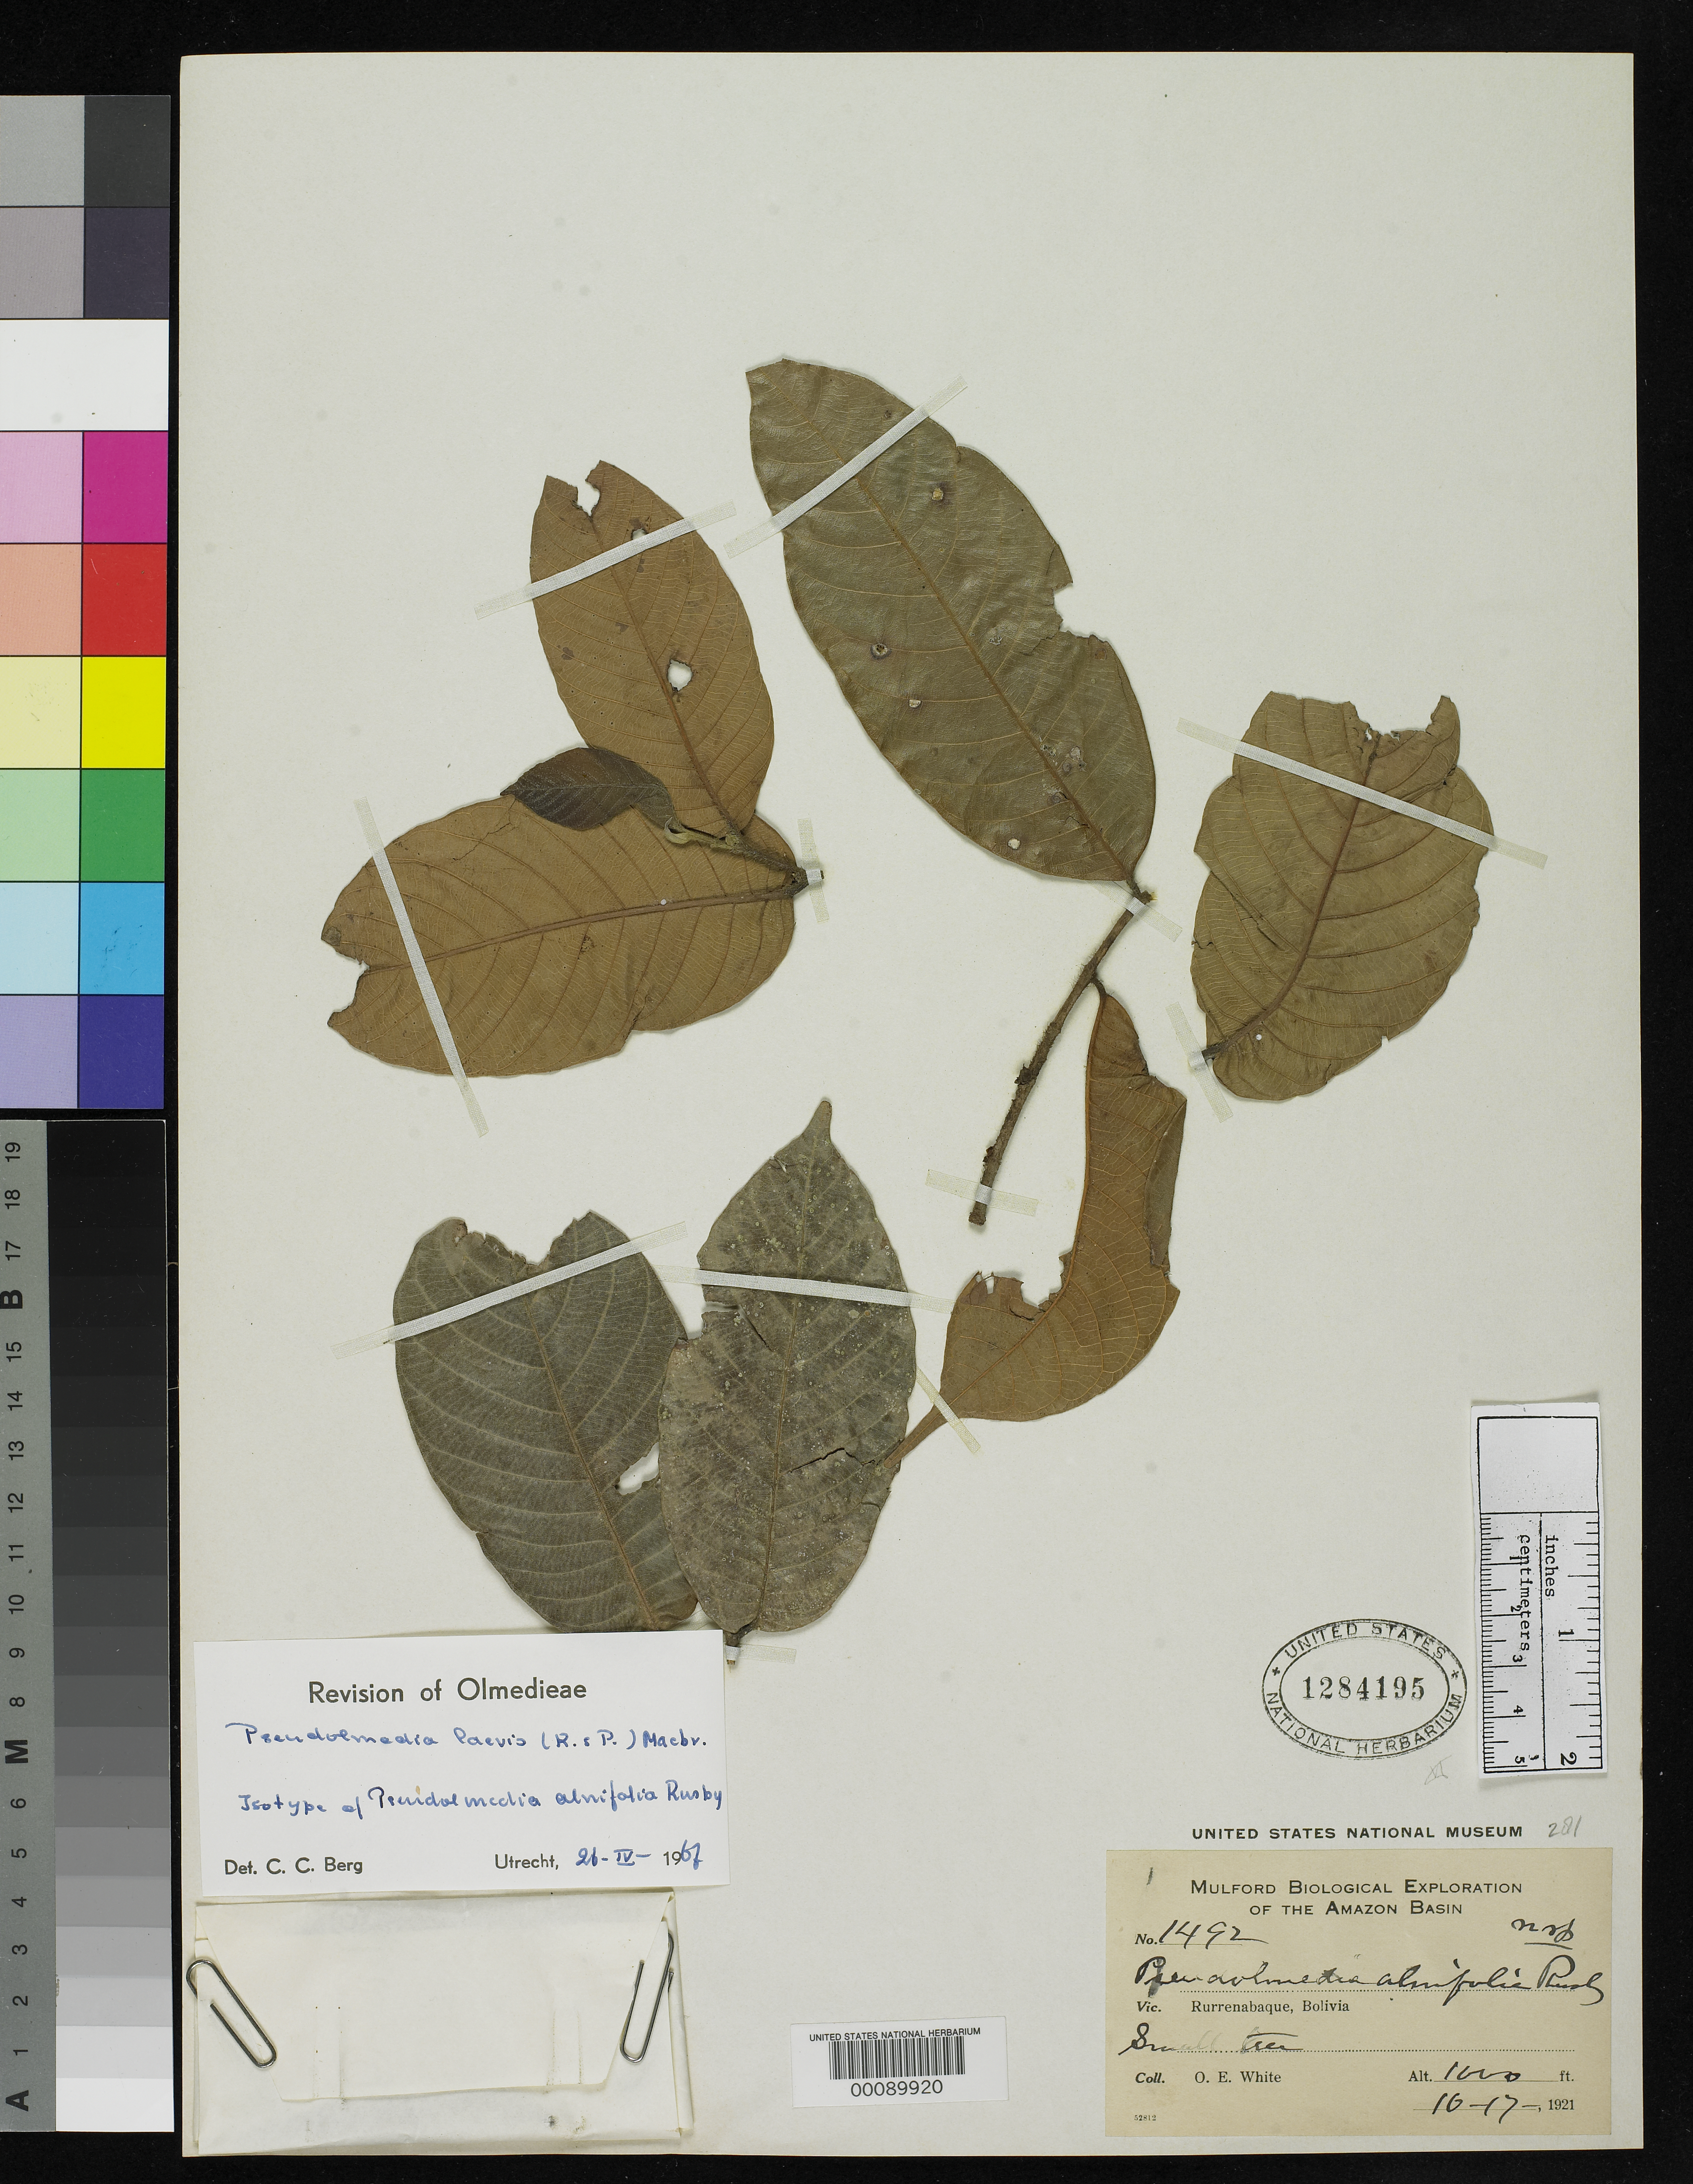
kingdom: Plantae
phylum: Tracheophyta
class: Magnoliopsida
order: Rosales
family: Moraceae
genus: Pseudolmedia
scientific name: Pseudolmedia alnifolia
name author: Rusby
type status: Isotype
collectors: O. E. White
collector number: Mulford Biol. Expl. 1492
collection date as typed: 10-17-1921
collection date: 1921-10-17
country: Bolivia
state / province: Beni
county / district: José Ballivián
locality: Rurrenabaque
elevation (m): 305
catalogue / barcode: US 1284195